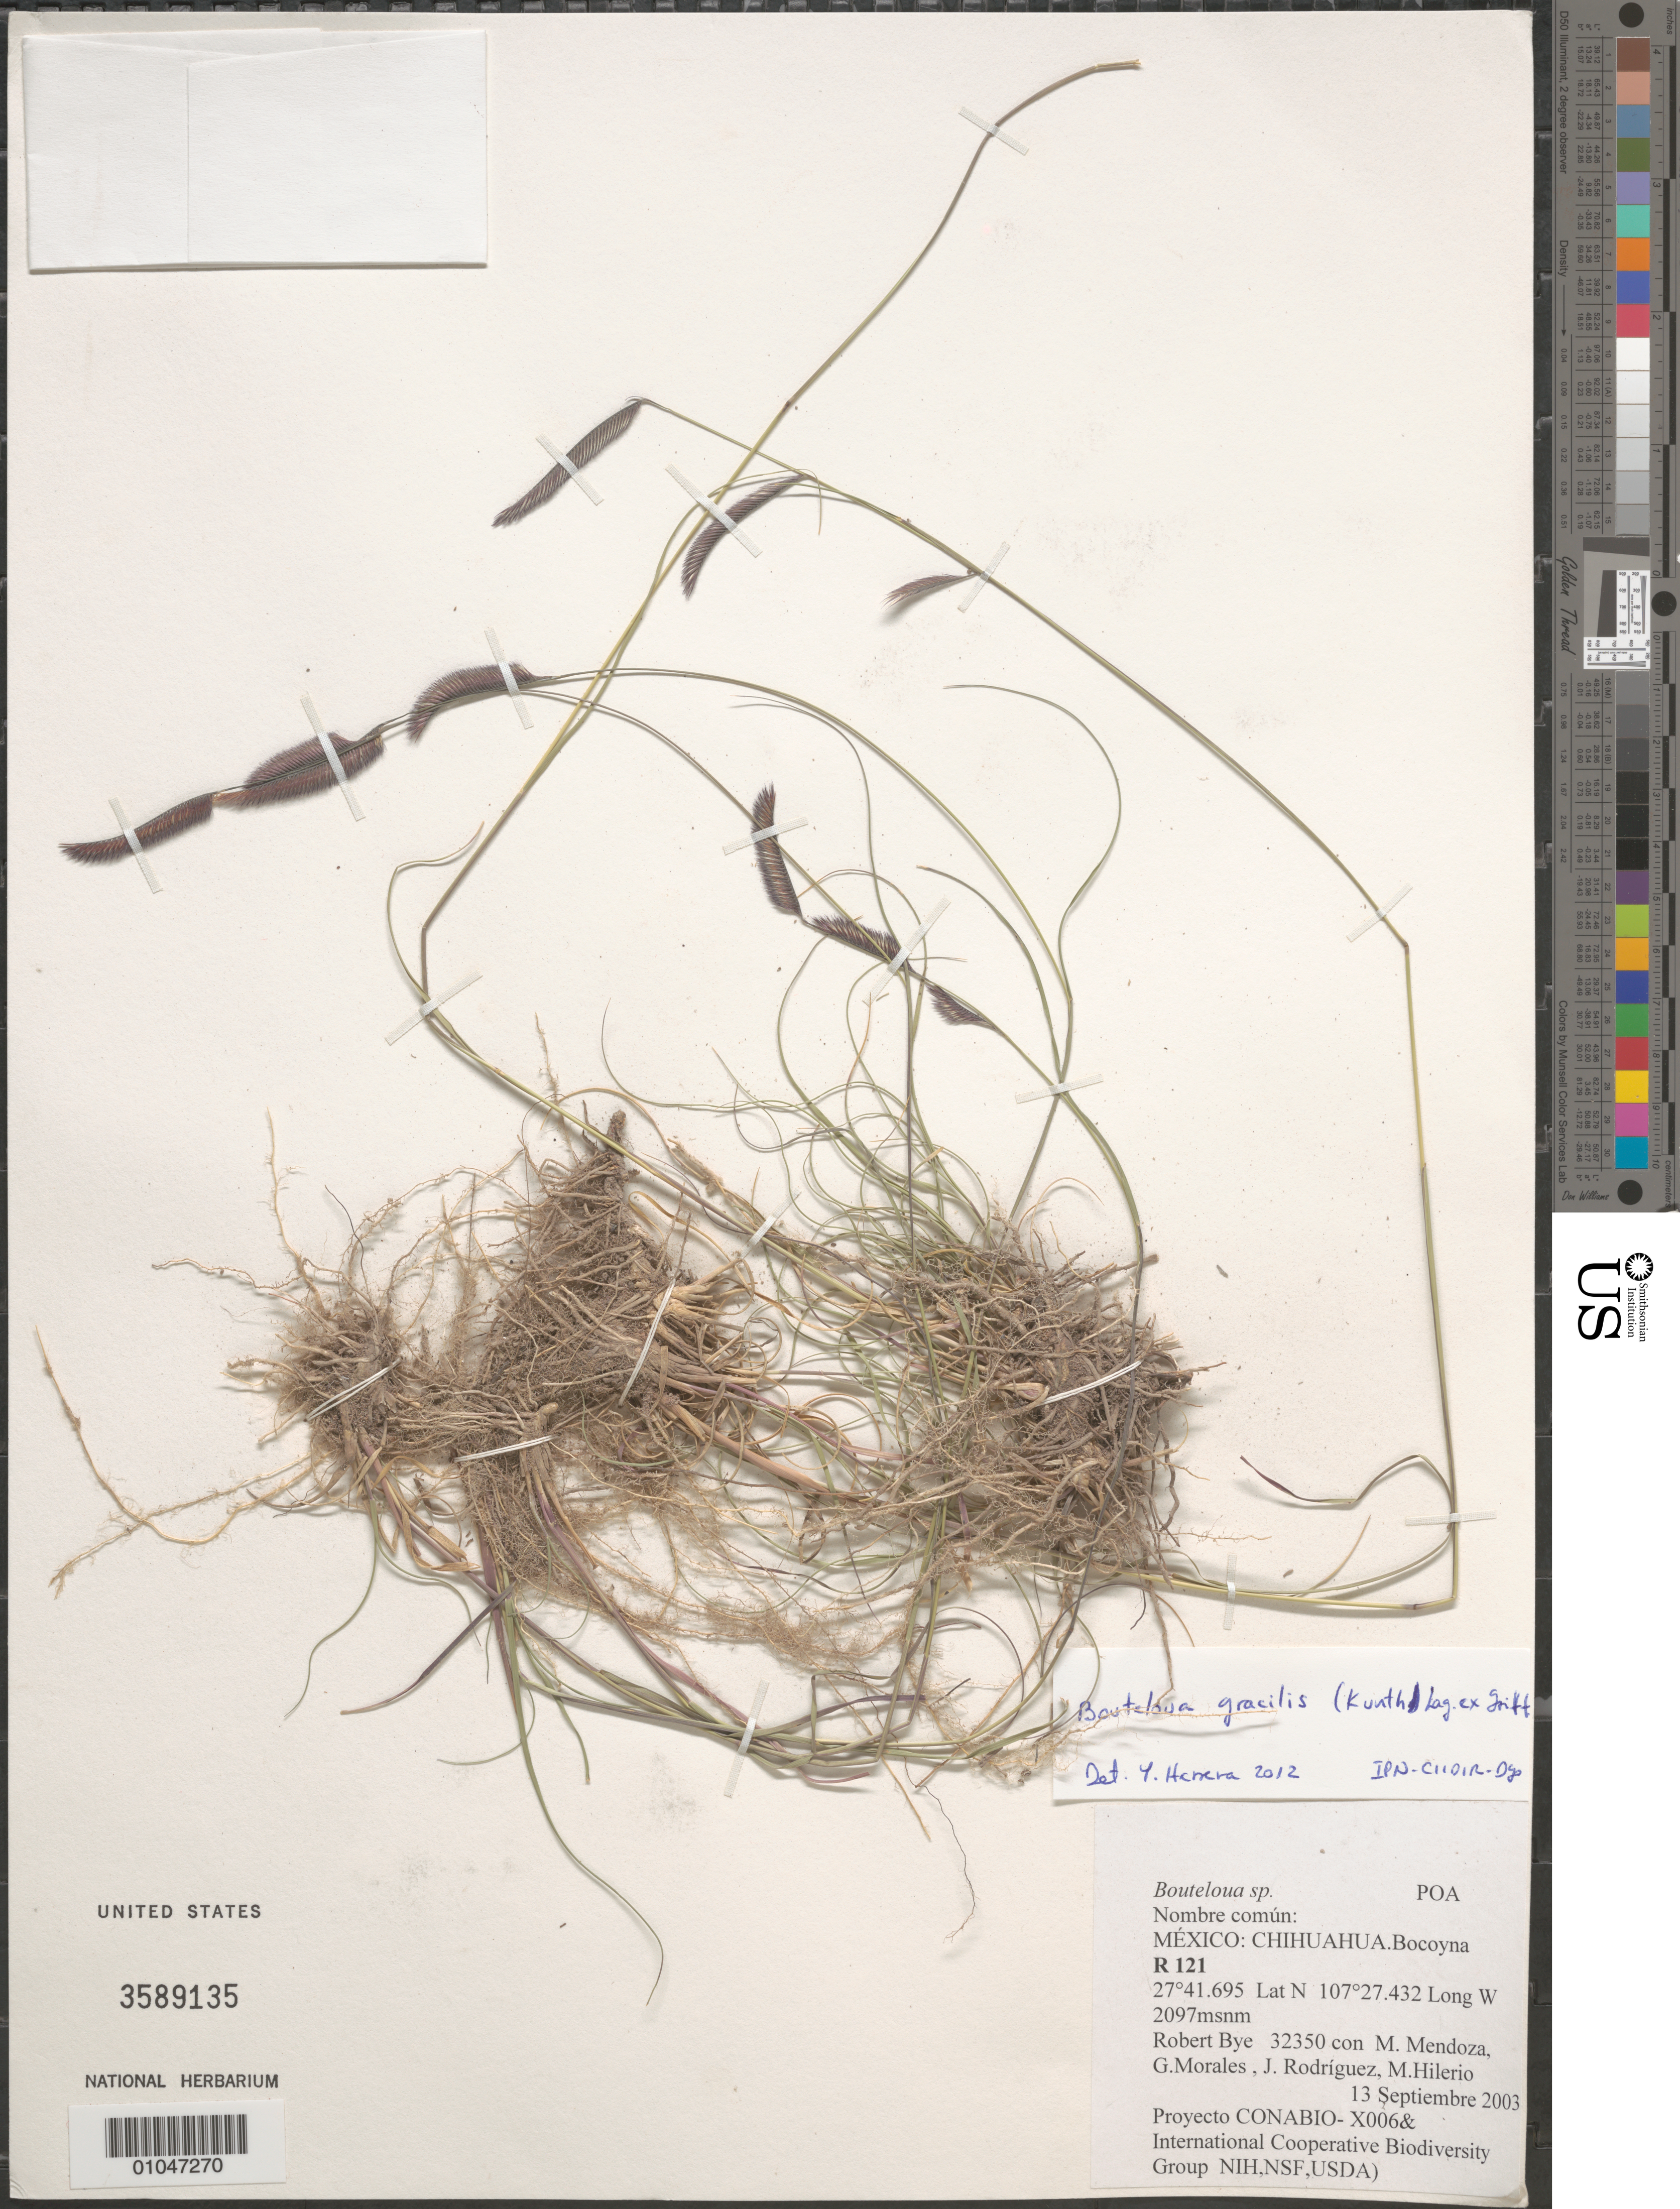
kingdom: Plantae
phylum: Tracheophyta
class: Liliopsida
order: Poales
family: Poaceae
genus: Bouteloua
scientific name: Bouteloua gracilis Vasey nom. rej.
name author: Vasey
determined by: Herrera Arrieta, Y., (CIIDIR), Instituto Politecnico Nacional (MEXICO)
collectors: R. A. Bye, M. Mendoza Garcia, G. Morales, J. Rodríguez & M. Hilerio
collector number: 32350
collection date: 2003-09-13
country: Mexico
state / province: Chihuahua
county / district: Bocoyna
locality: R 121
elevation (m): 2097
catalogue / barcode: US 3589135